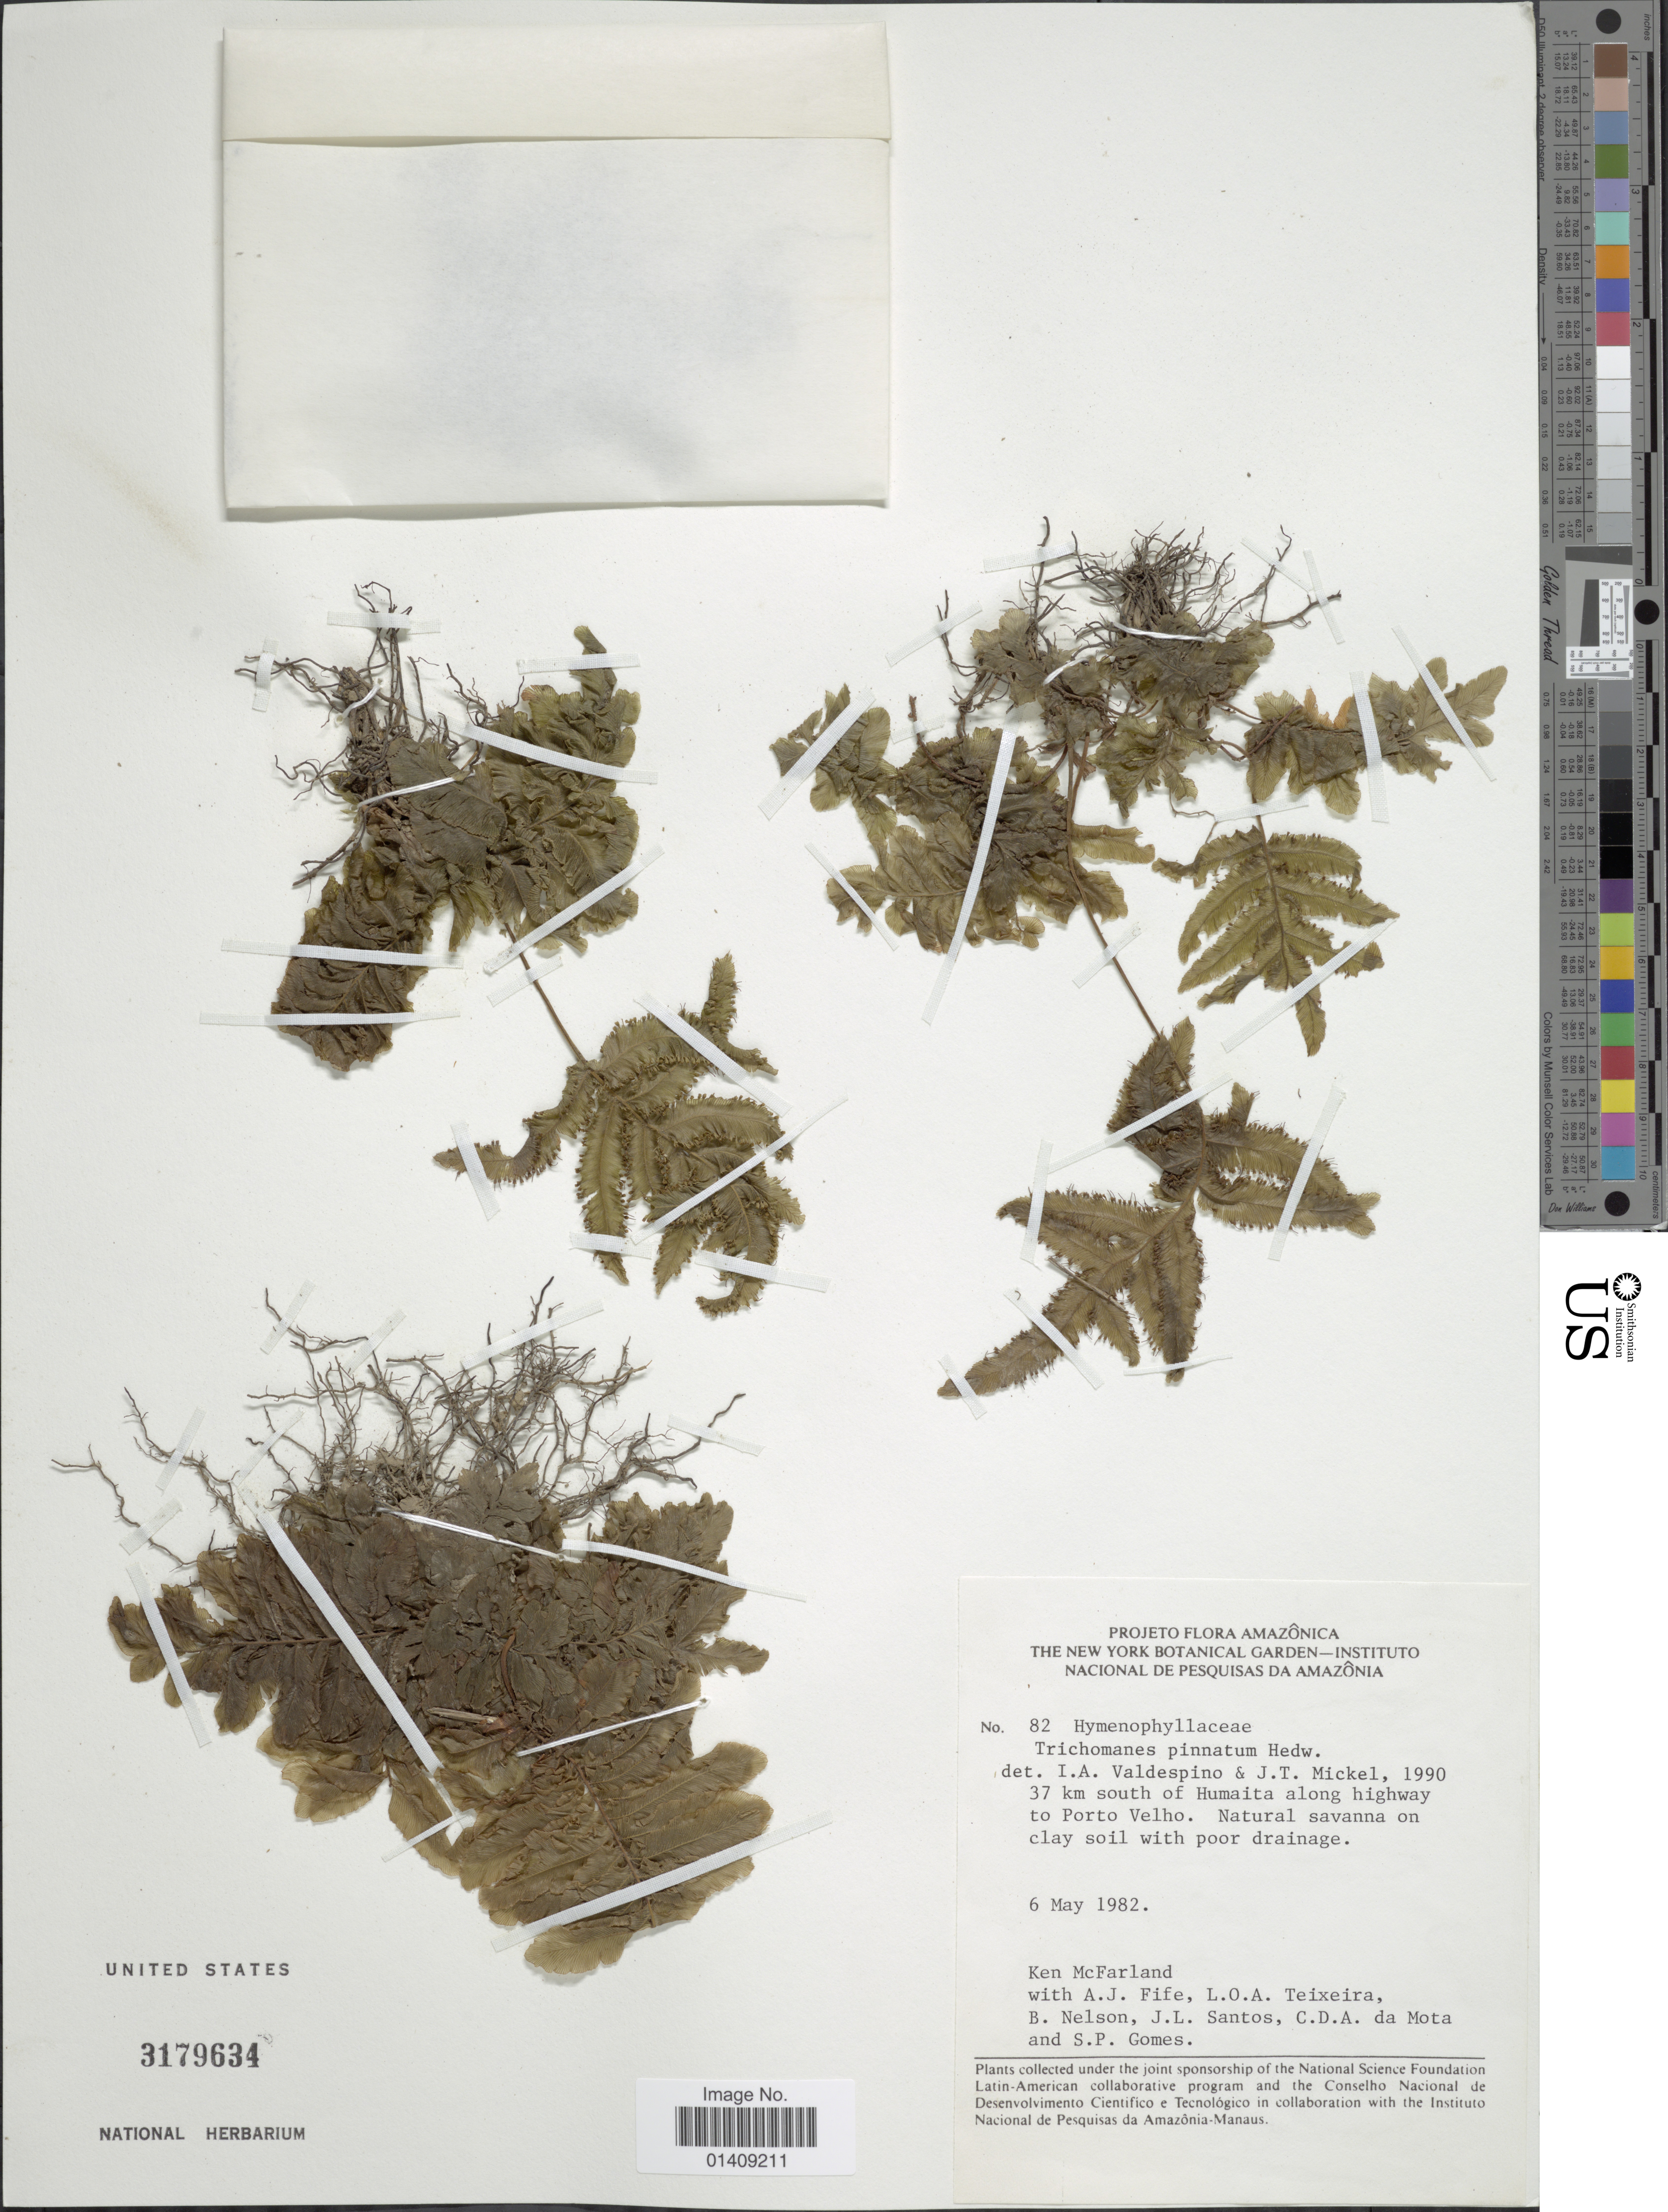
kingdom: Plantae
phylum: Tracheophyta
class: Polypodiopsida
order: Hymenophyllales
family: Hymenophyllaceae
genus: Trichomanes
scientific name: Trichomanes pinnatum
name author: Hedw.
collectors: K. McFarland, A. Fife, L. O. A. Teixeira, B. Nelson & et al.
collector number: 82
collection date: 1982-05-06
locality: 37 km south of Humaita along highway to Porto Vellho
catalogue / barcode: US 3179634